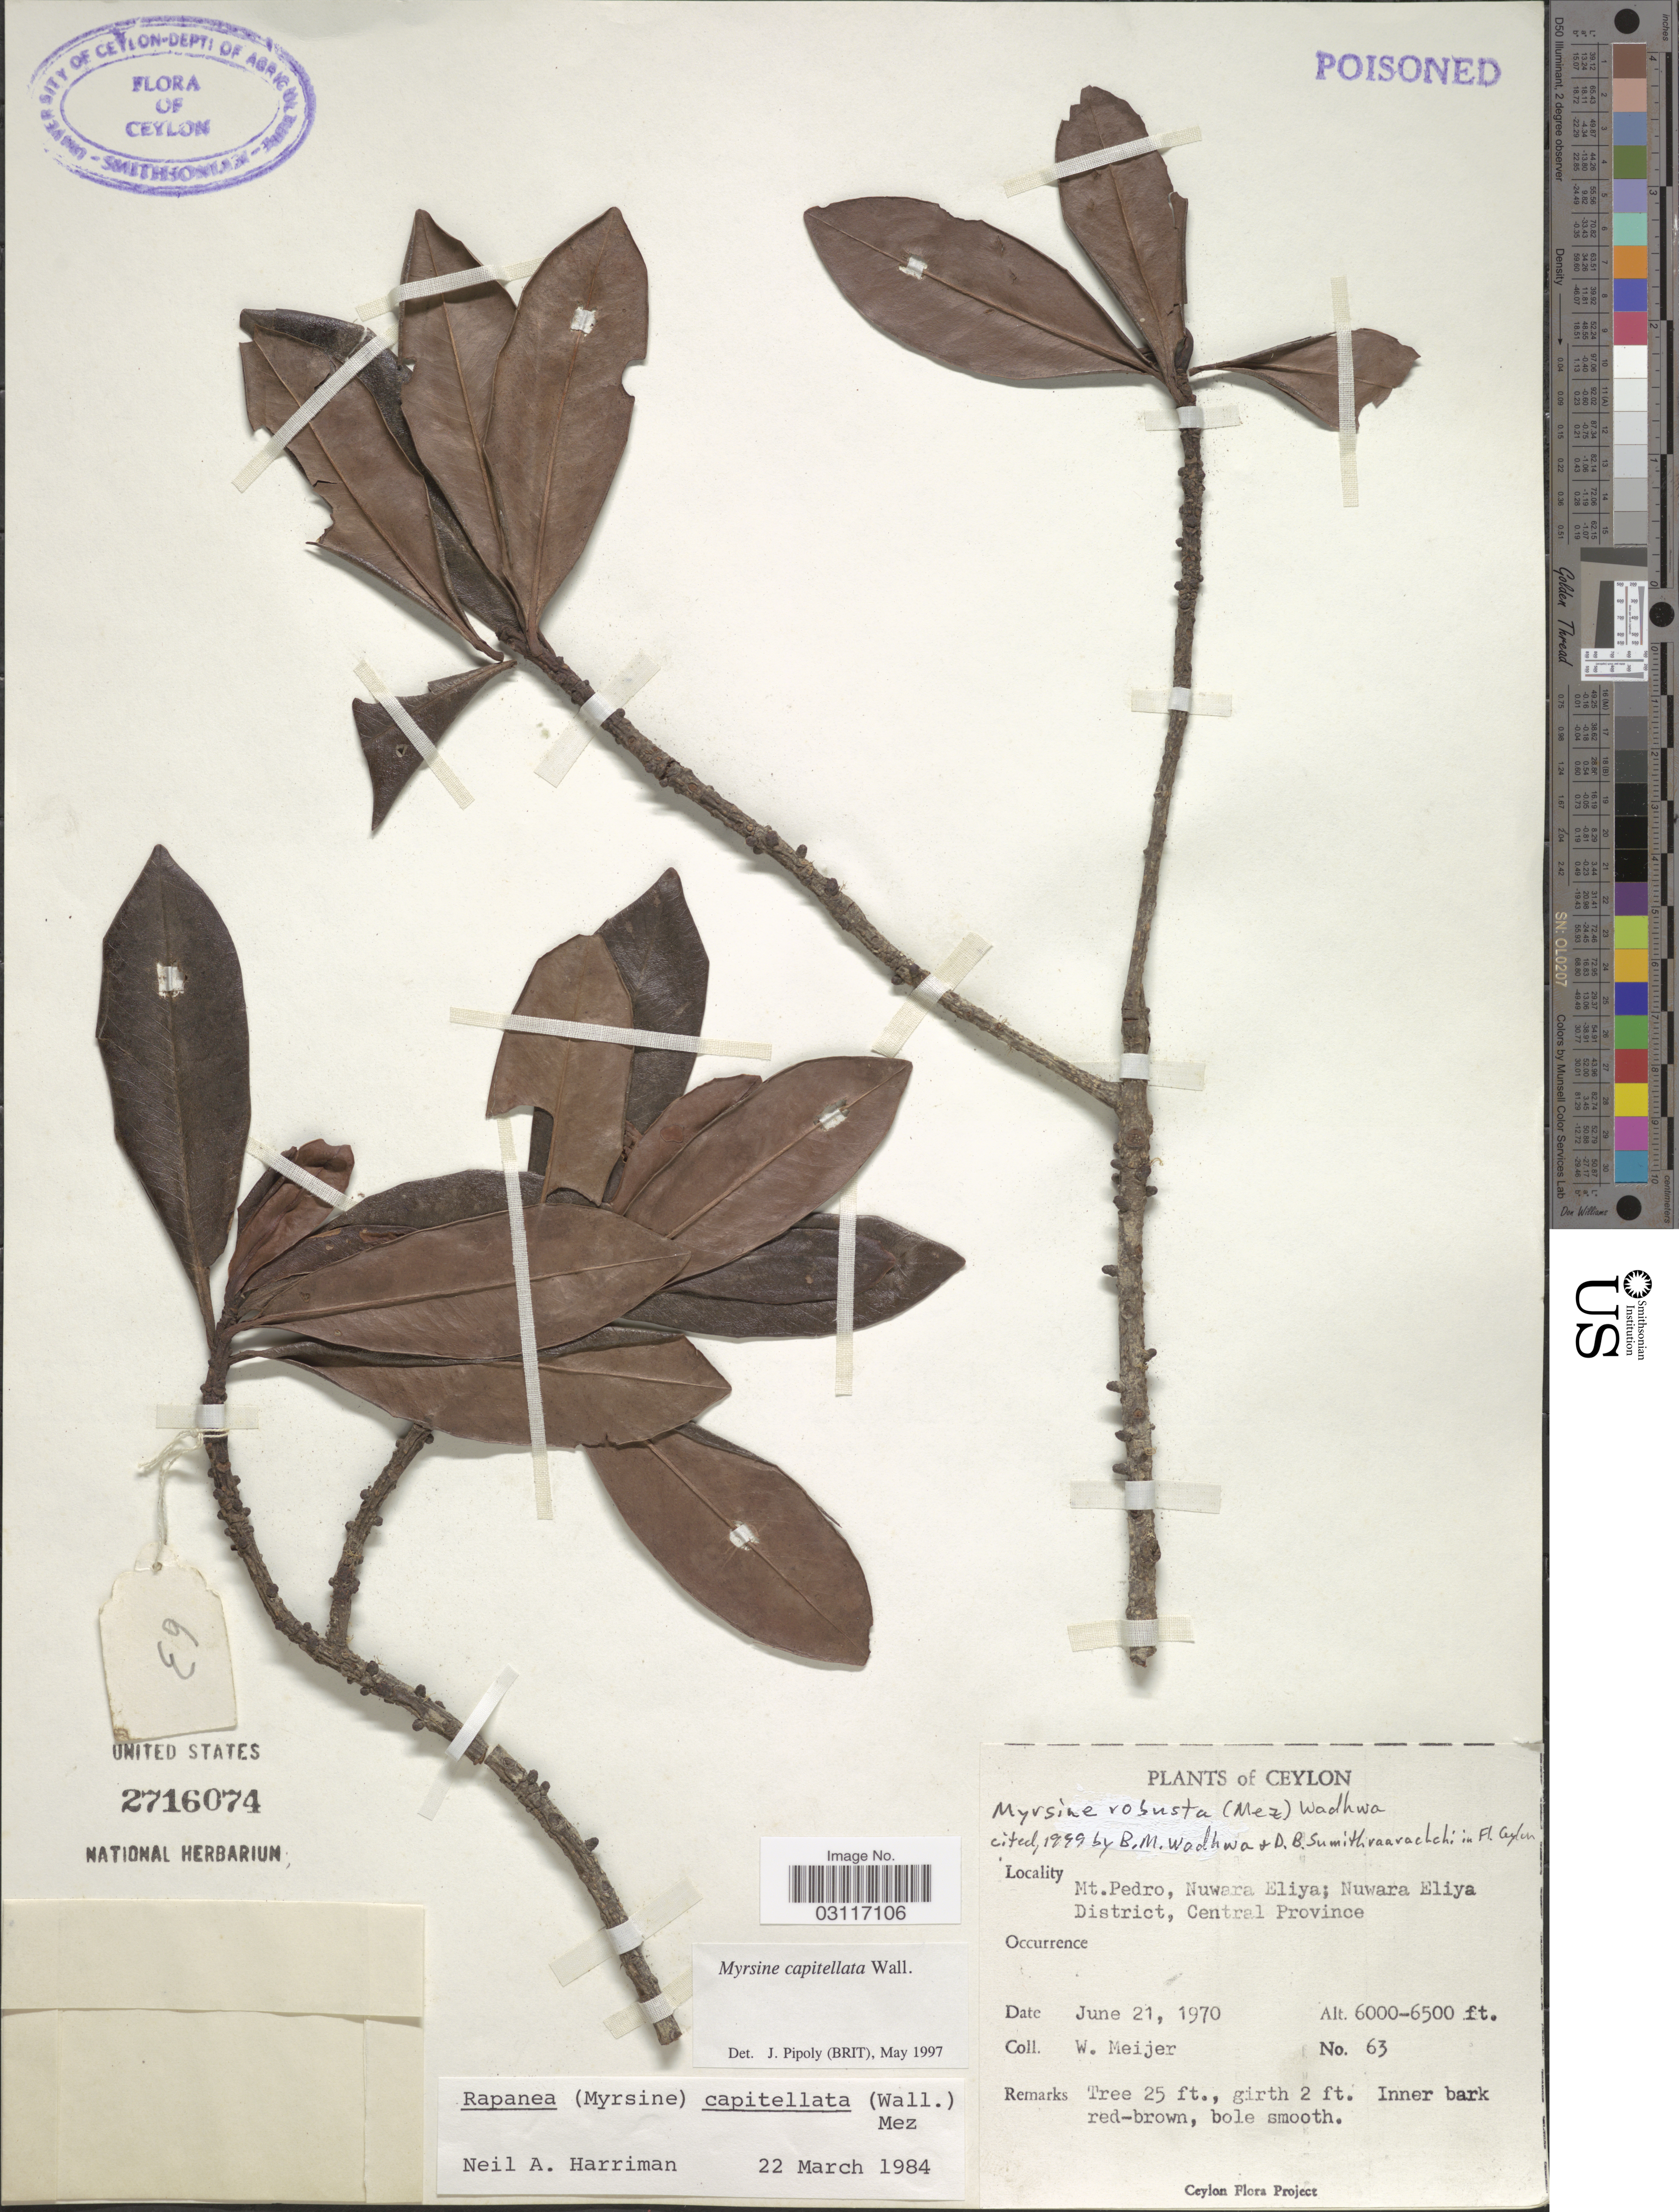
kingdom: Plantae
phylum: Tracheophyta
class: Magnoliopsida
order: Ericales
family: Primulaceae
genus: Myrsine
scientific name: Myrsine robusta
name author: (Mez) Wadhwa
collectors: W. Meijer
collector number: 63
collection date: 1970-06-21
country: Sri Lanka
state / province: Central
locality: Ceylon. Mt. Pedro, Nuwara Eliya; Nuwara Eliya District, Central Province.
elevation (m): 1829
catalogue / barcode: US 2716074